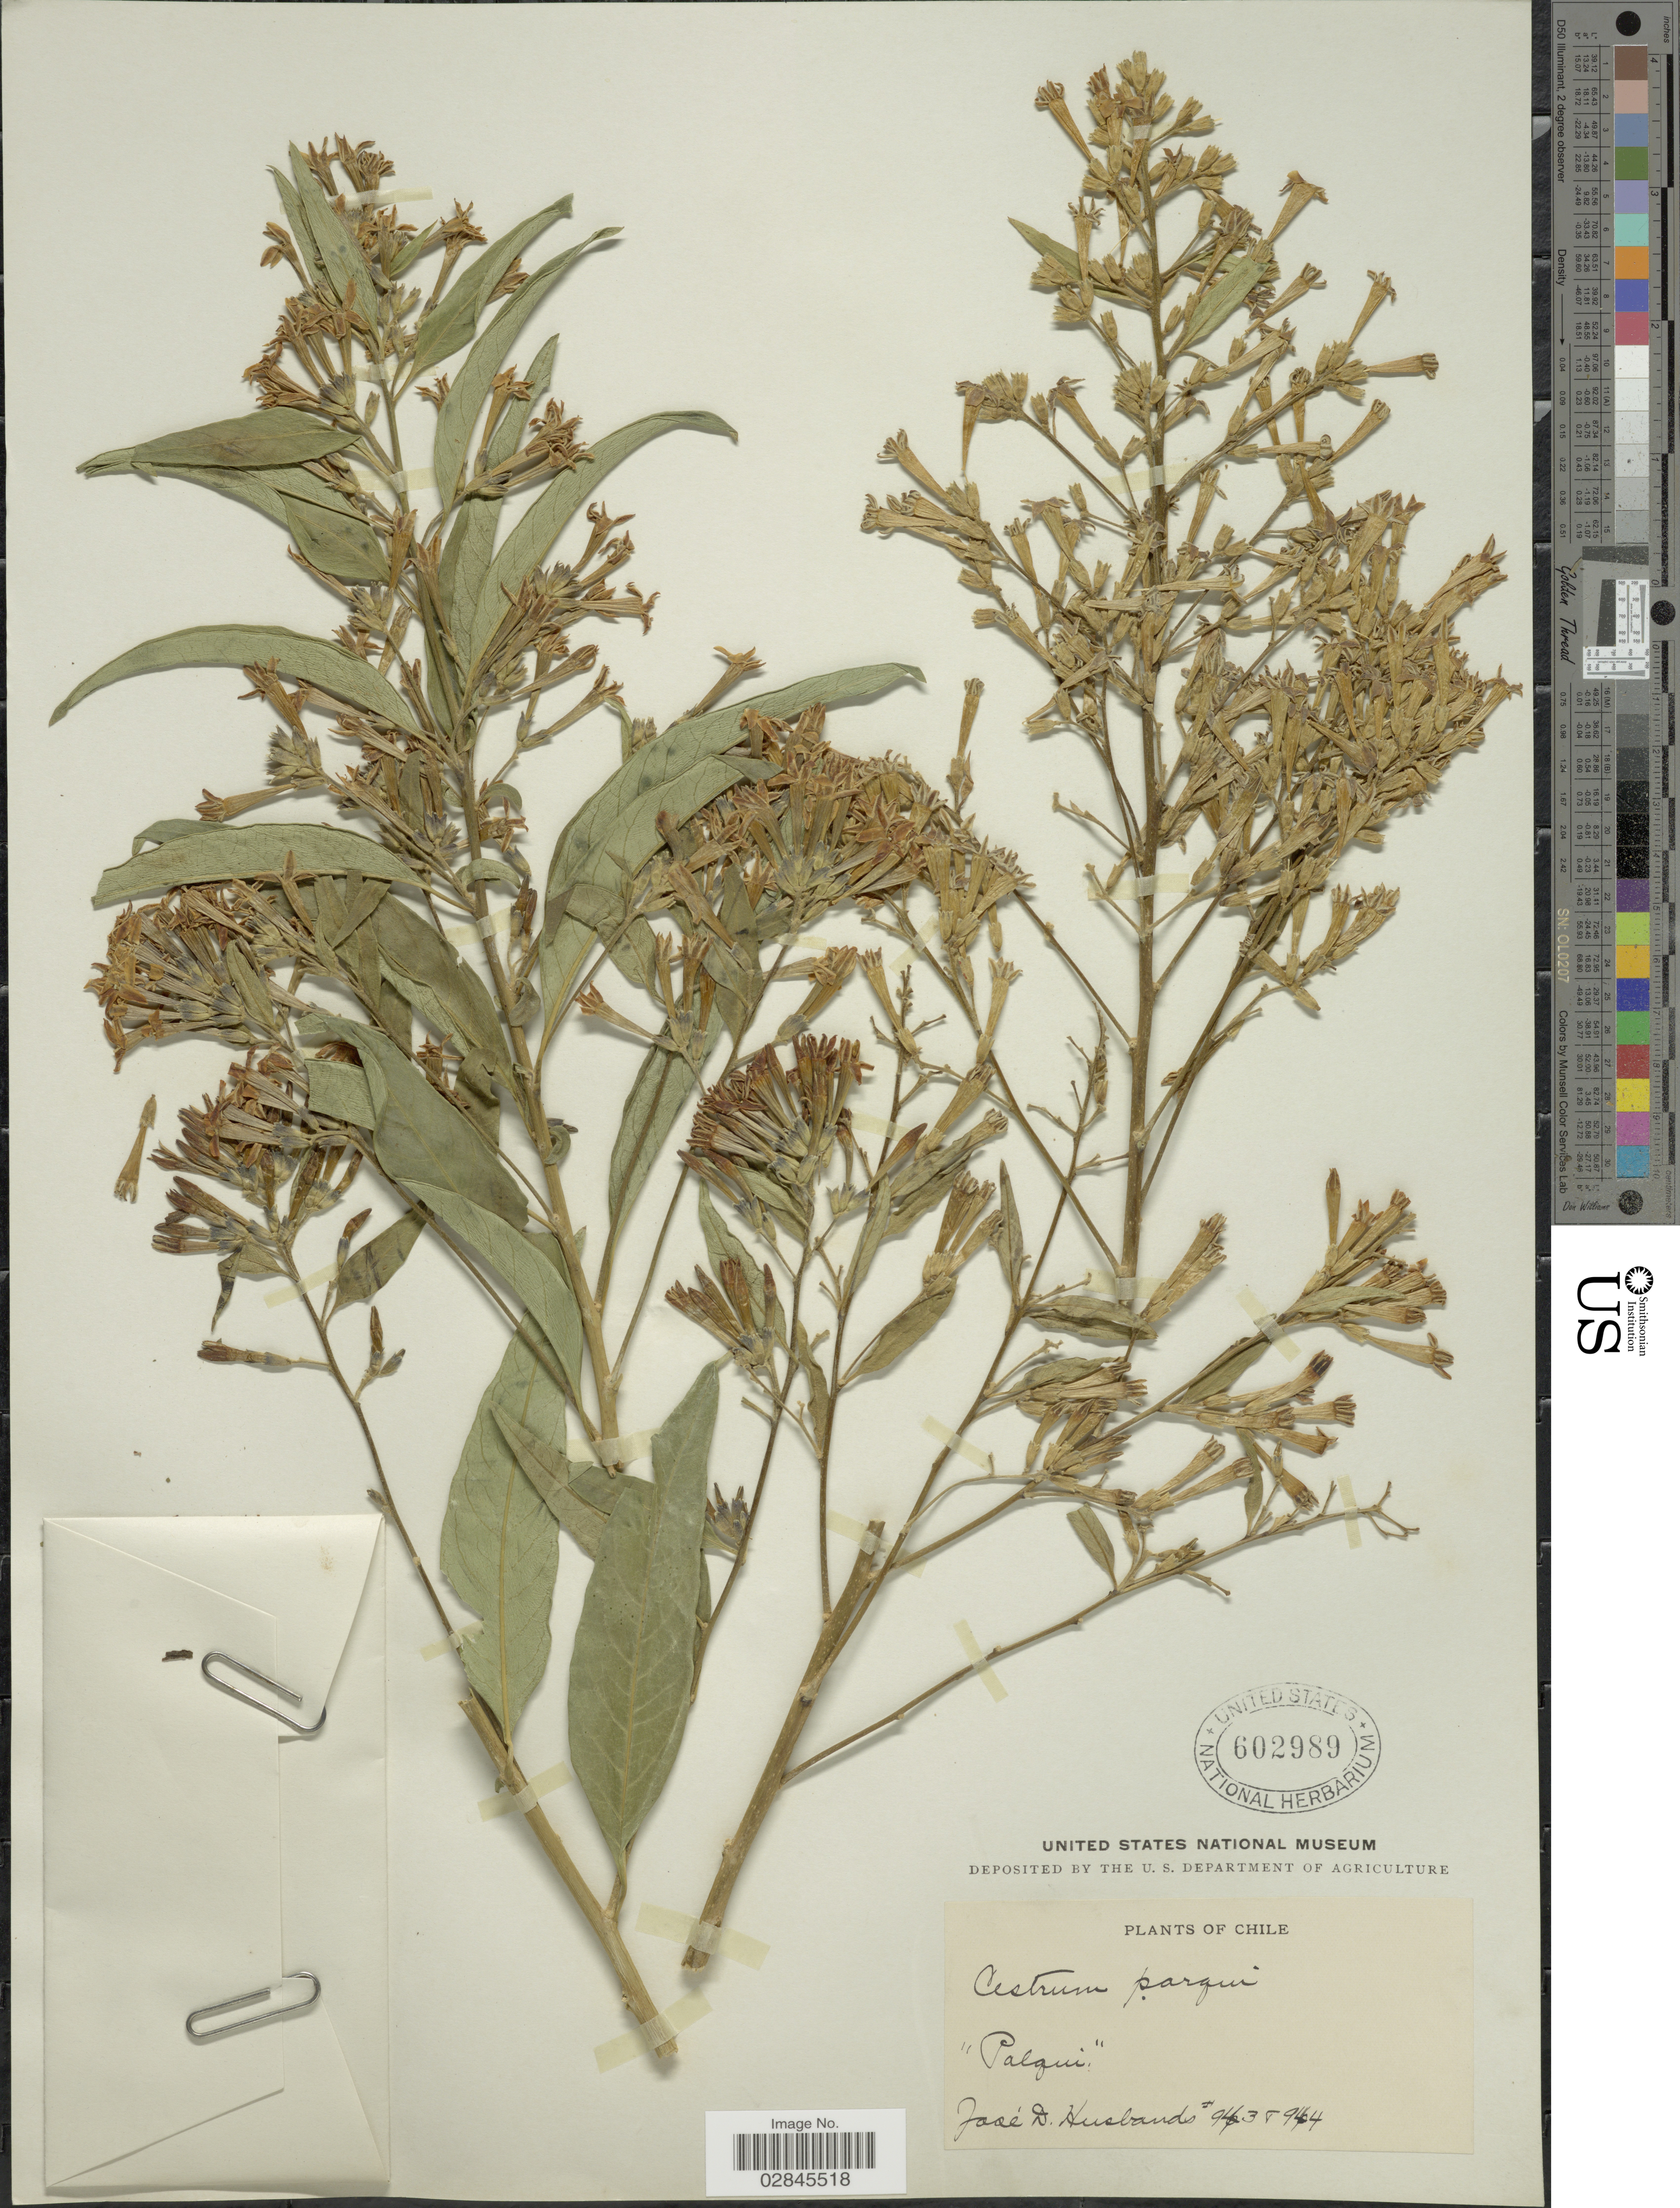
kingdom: Plantae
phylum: Tracheophyta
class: Magnoliopsida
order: Solanales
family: Solanaceae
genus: Cestrum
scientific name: Cestrum parqui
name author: L'Hér.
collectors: J. Husbands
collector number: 943/944*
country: Chile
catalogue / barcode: US 602989